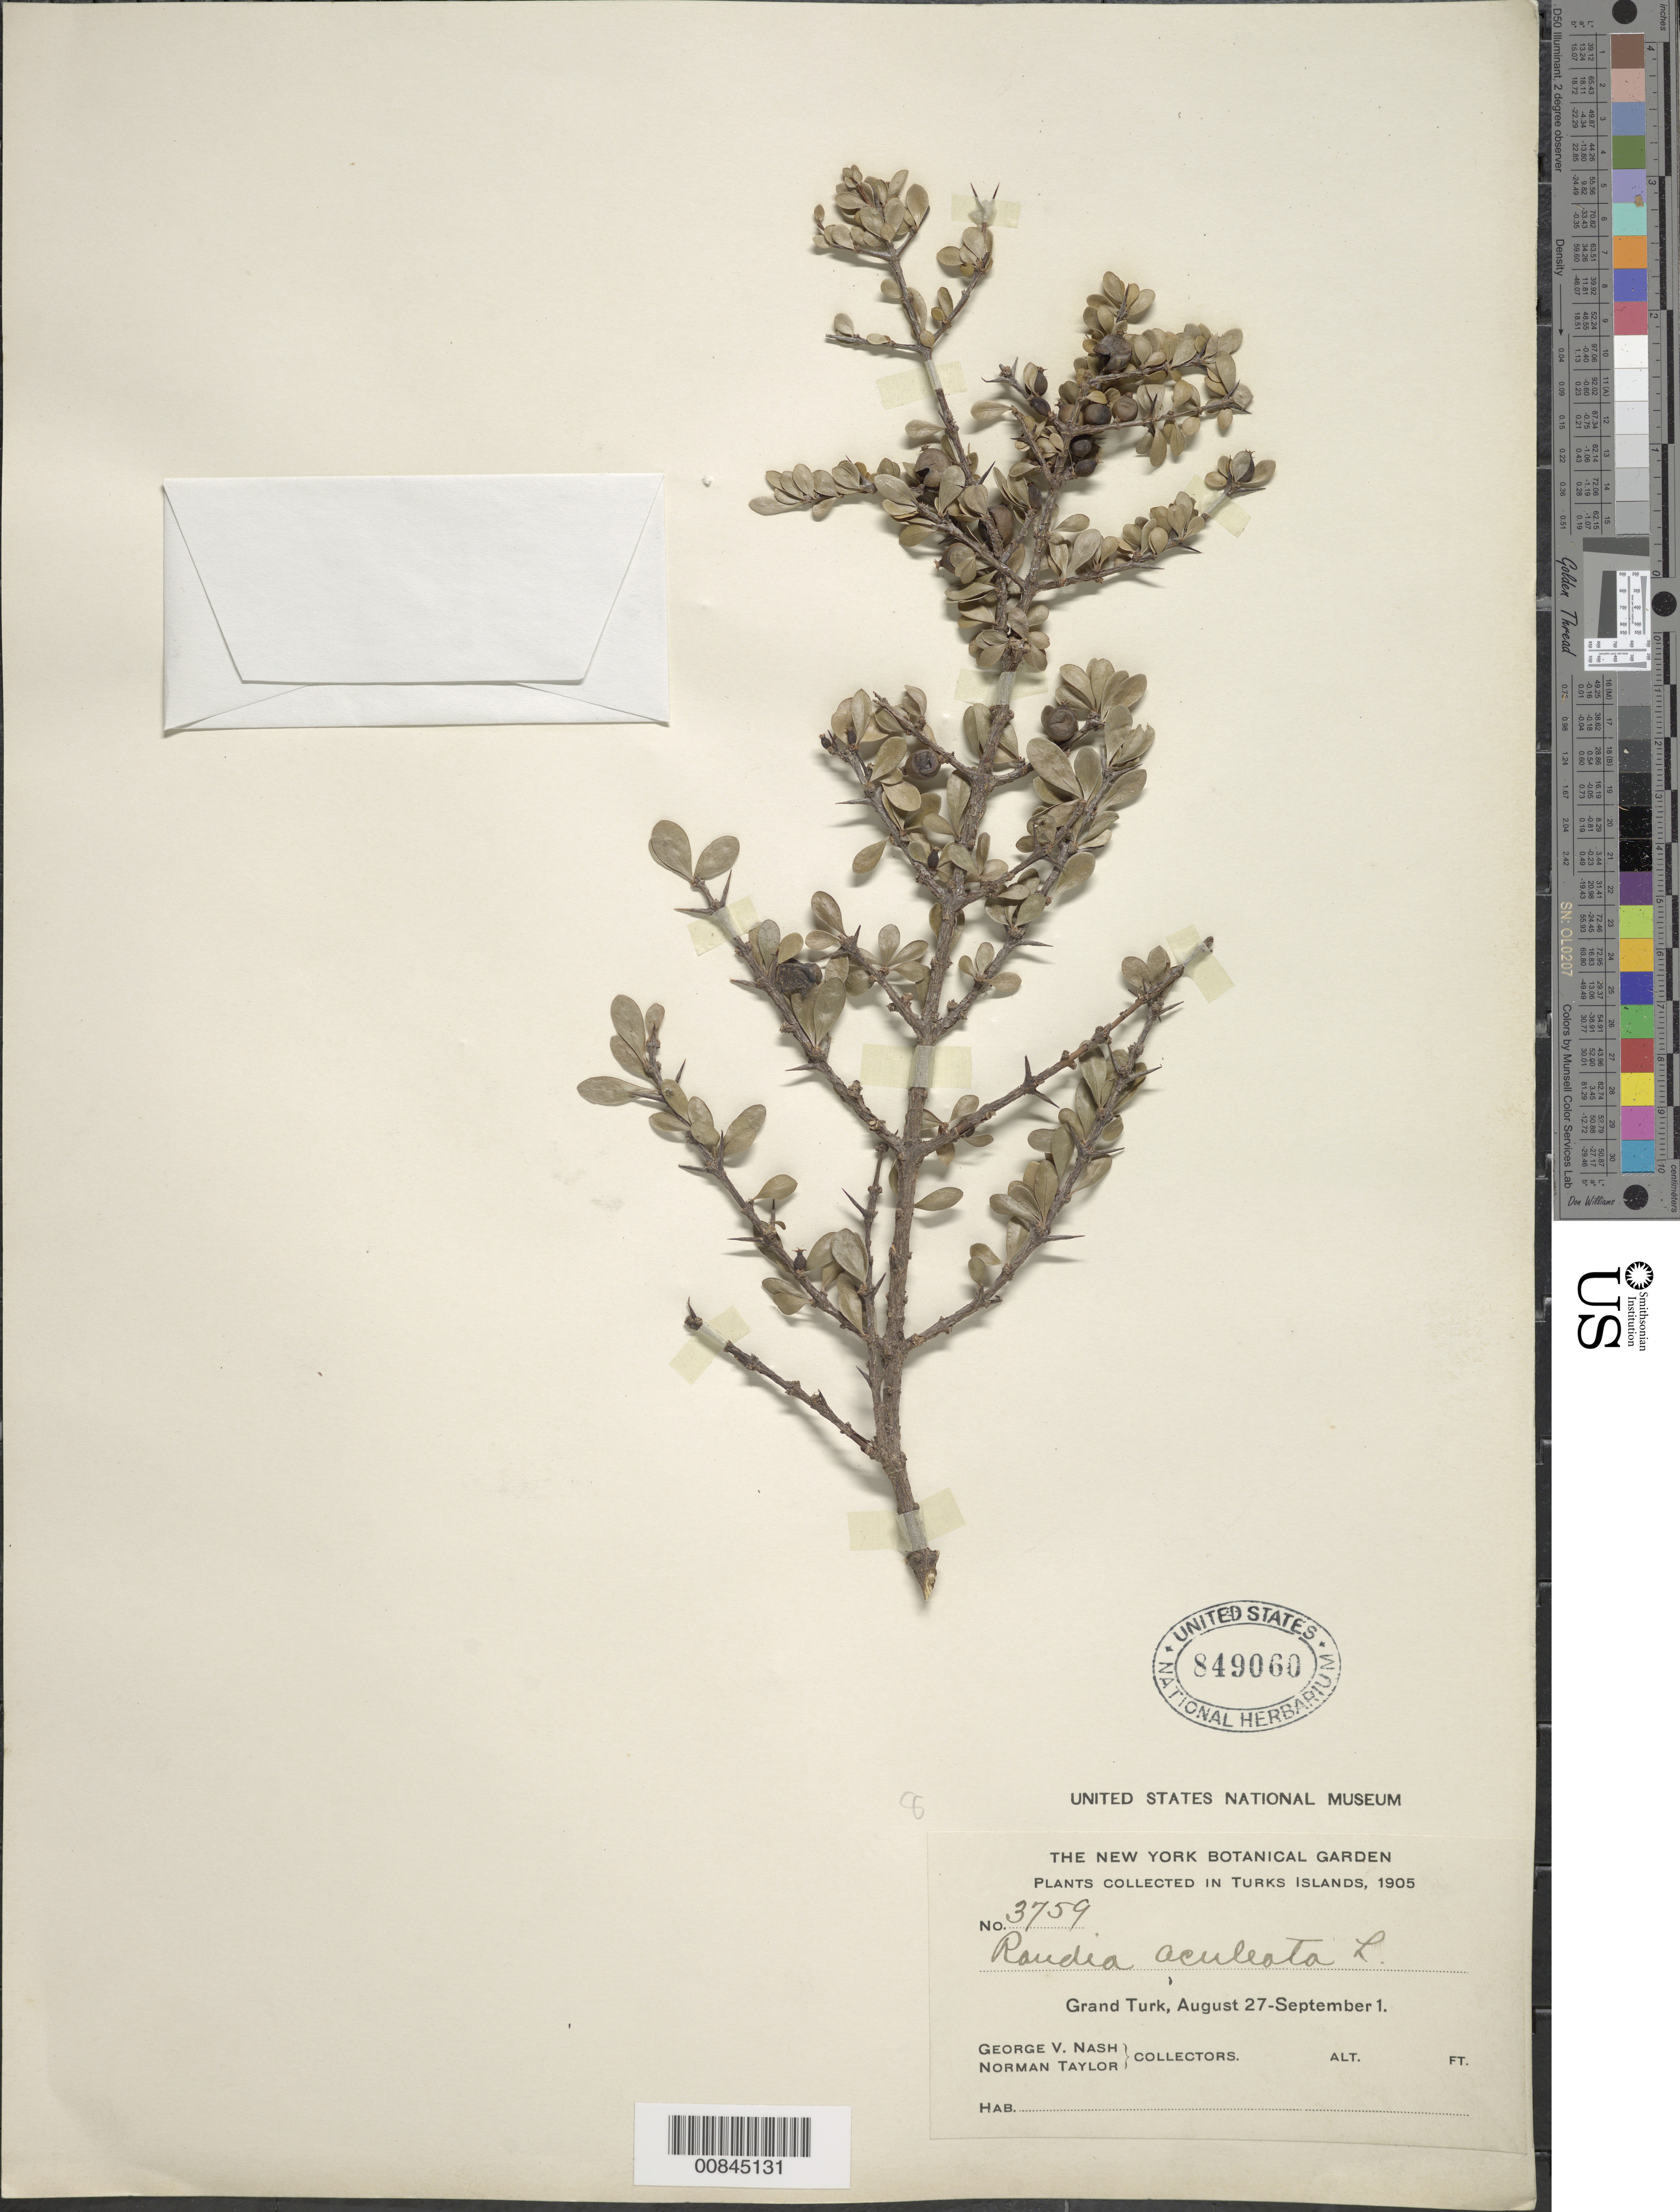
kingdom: Plantae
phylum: Tracheophyta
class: Magnoliopsida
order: Gentianales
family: Rubiaceae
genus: Randia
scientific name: Randia aculeata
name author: L.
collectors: G. V. Nash & N. Taylor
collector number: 3759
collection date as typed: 27 Aug 1905 to 01 Sep 1905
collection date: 1905-08-27/1905-09-01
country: Turks and Caicos Islands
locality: Grand Turk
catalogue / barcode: US 849060